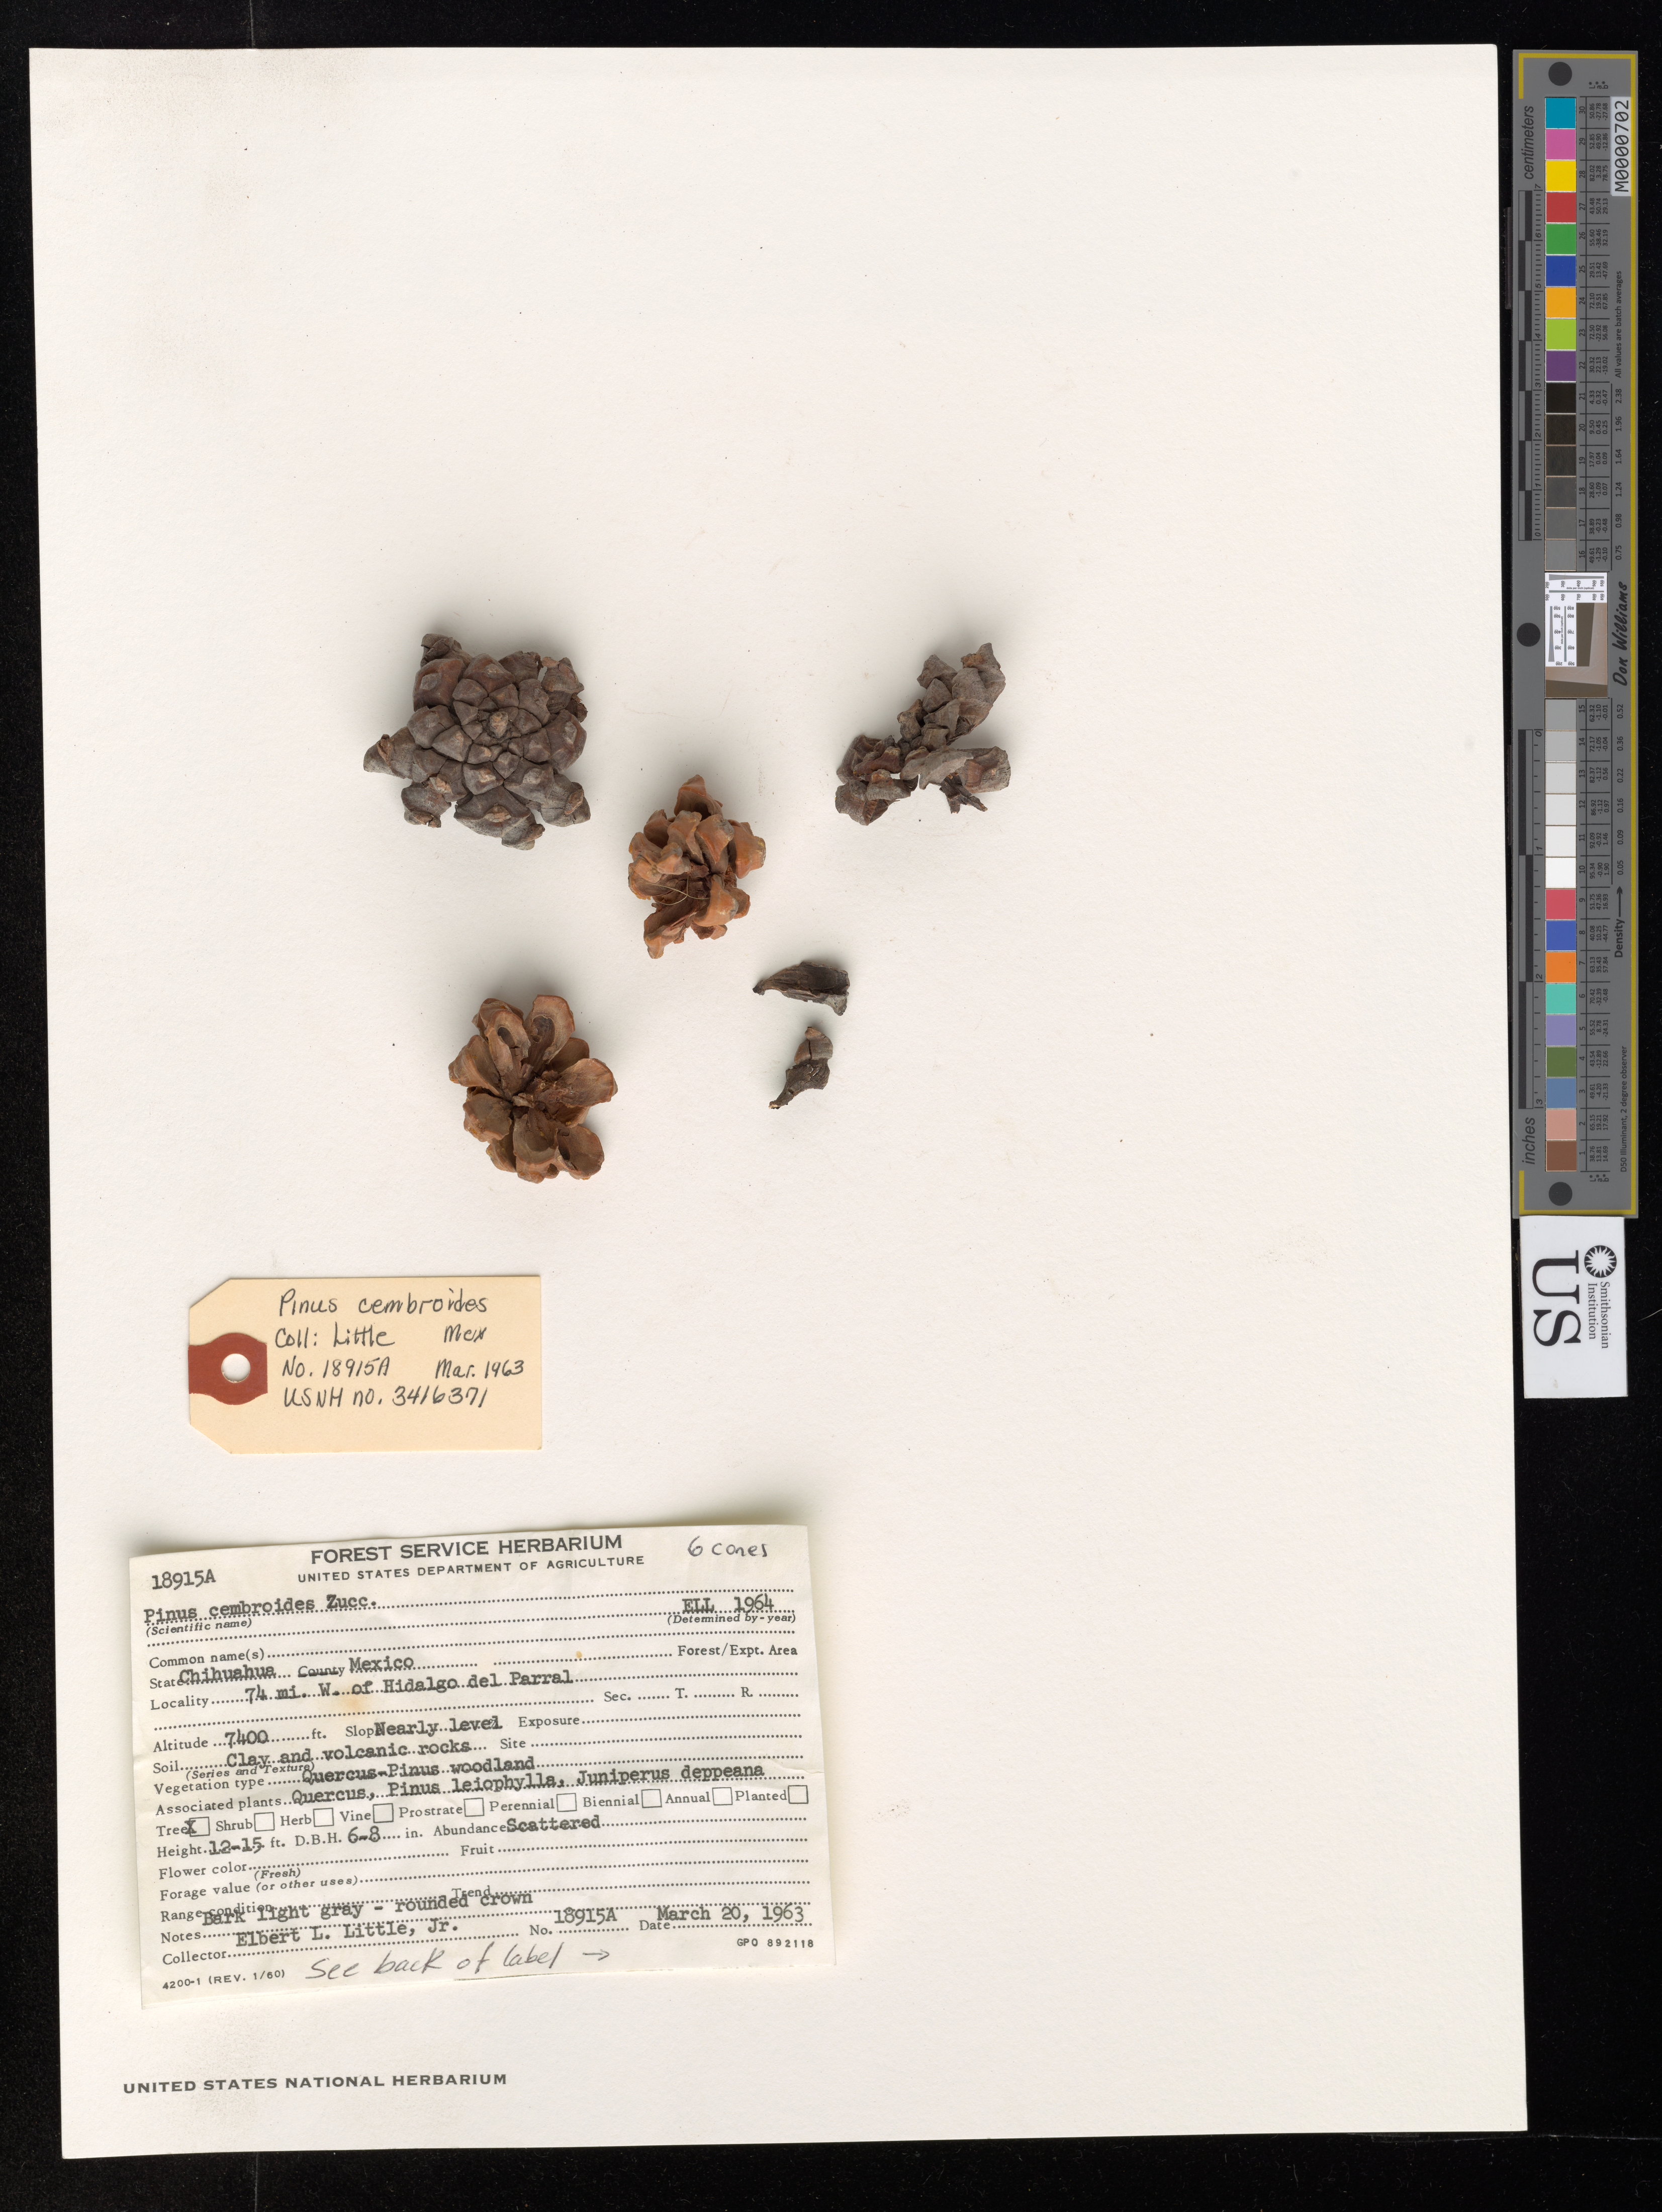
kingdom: Plantae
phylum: Tracheophyta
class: Pinopsida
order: Pinales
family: Pinaceae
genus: Pinus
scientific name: Pinus cembroides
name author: Zucc.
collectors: E. L. Little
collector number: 18915 A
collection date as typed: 20 Mar 1963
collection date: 1963-03-20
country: Mexico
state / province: Chihuahua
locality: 74 mi. W. of Hidalgo del Parral, Chihuahua.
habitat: Quercus-Pinus woodland. Slope nearly level. Associated plants: Quercus, Pinus leiophylla, Juniperus deppeana.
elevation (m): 2256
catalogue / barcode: US 3416371